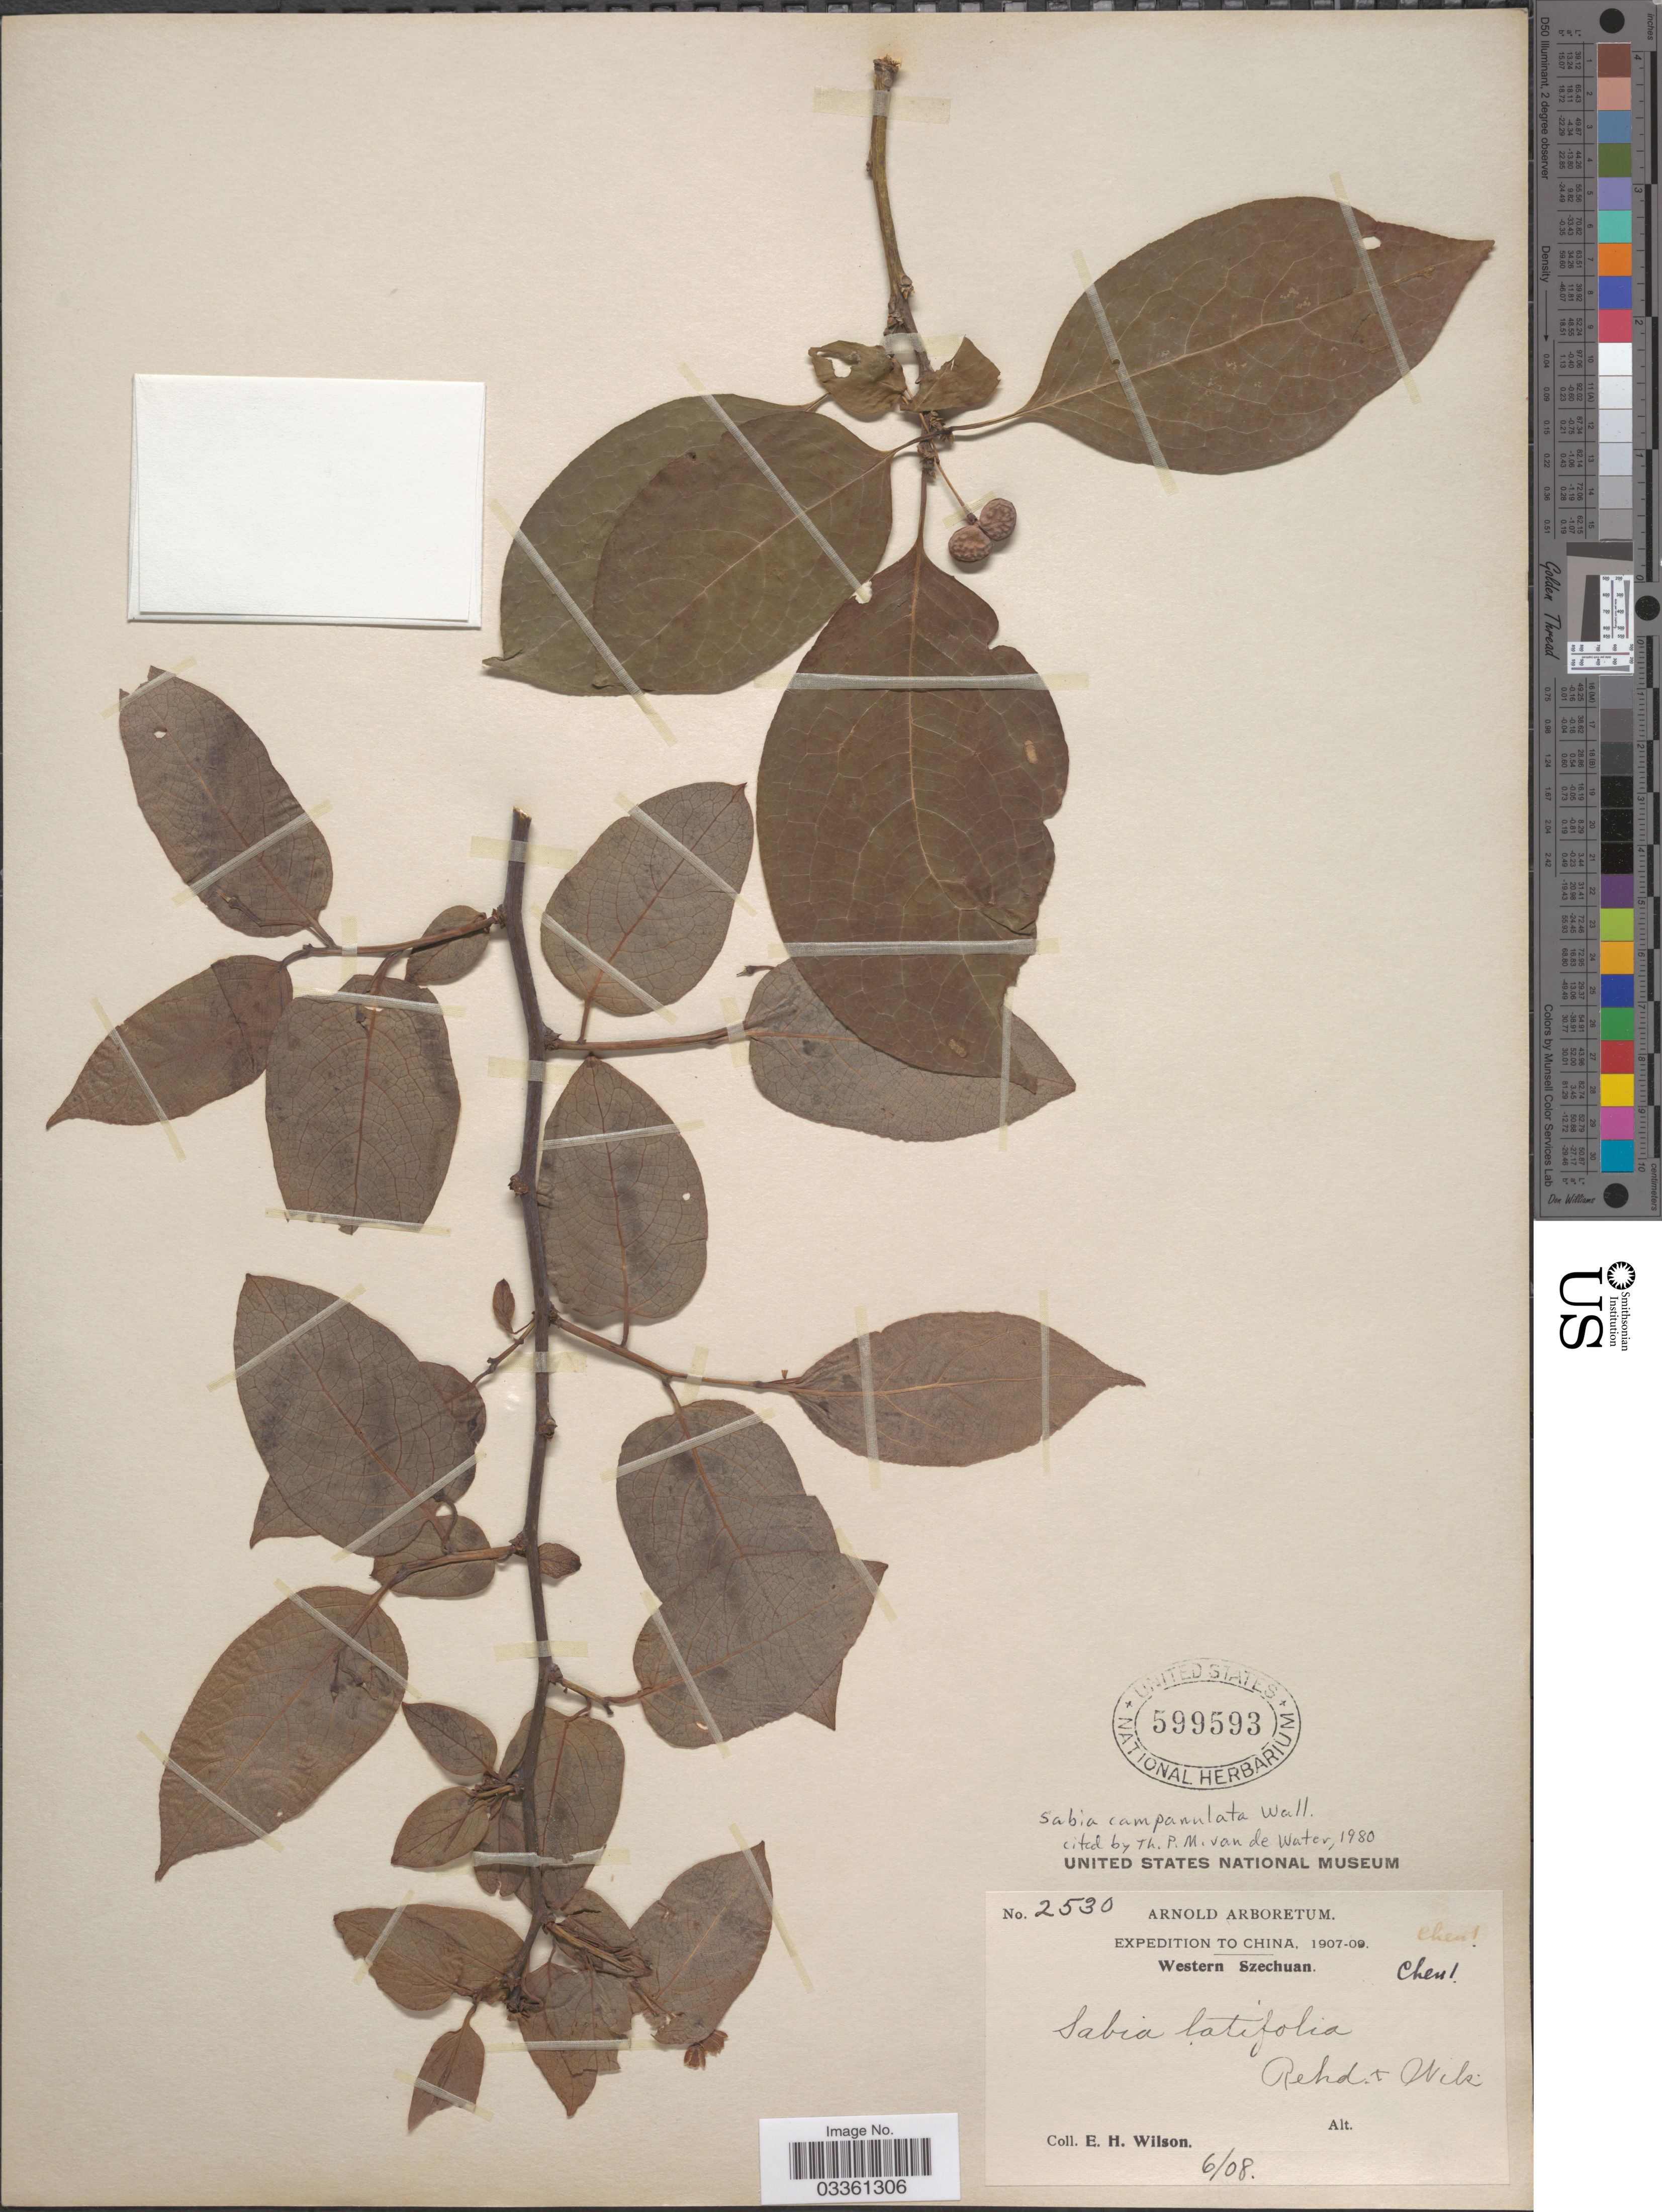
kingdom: Plantae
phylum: Tracheophyta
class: Magnoliopsida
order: Proteales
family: Sabiaceae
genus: Sabia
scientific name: Sabia campanulata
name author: Wall.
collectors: E. Wilson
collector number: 2530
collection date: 1908-06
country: China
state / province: Sichuan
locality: Western Szechuan.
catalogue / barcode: US 599593